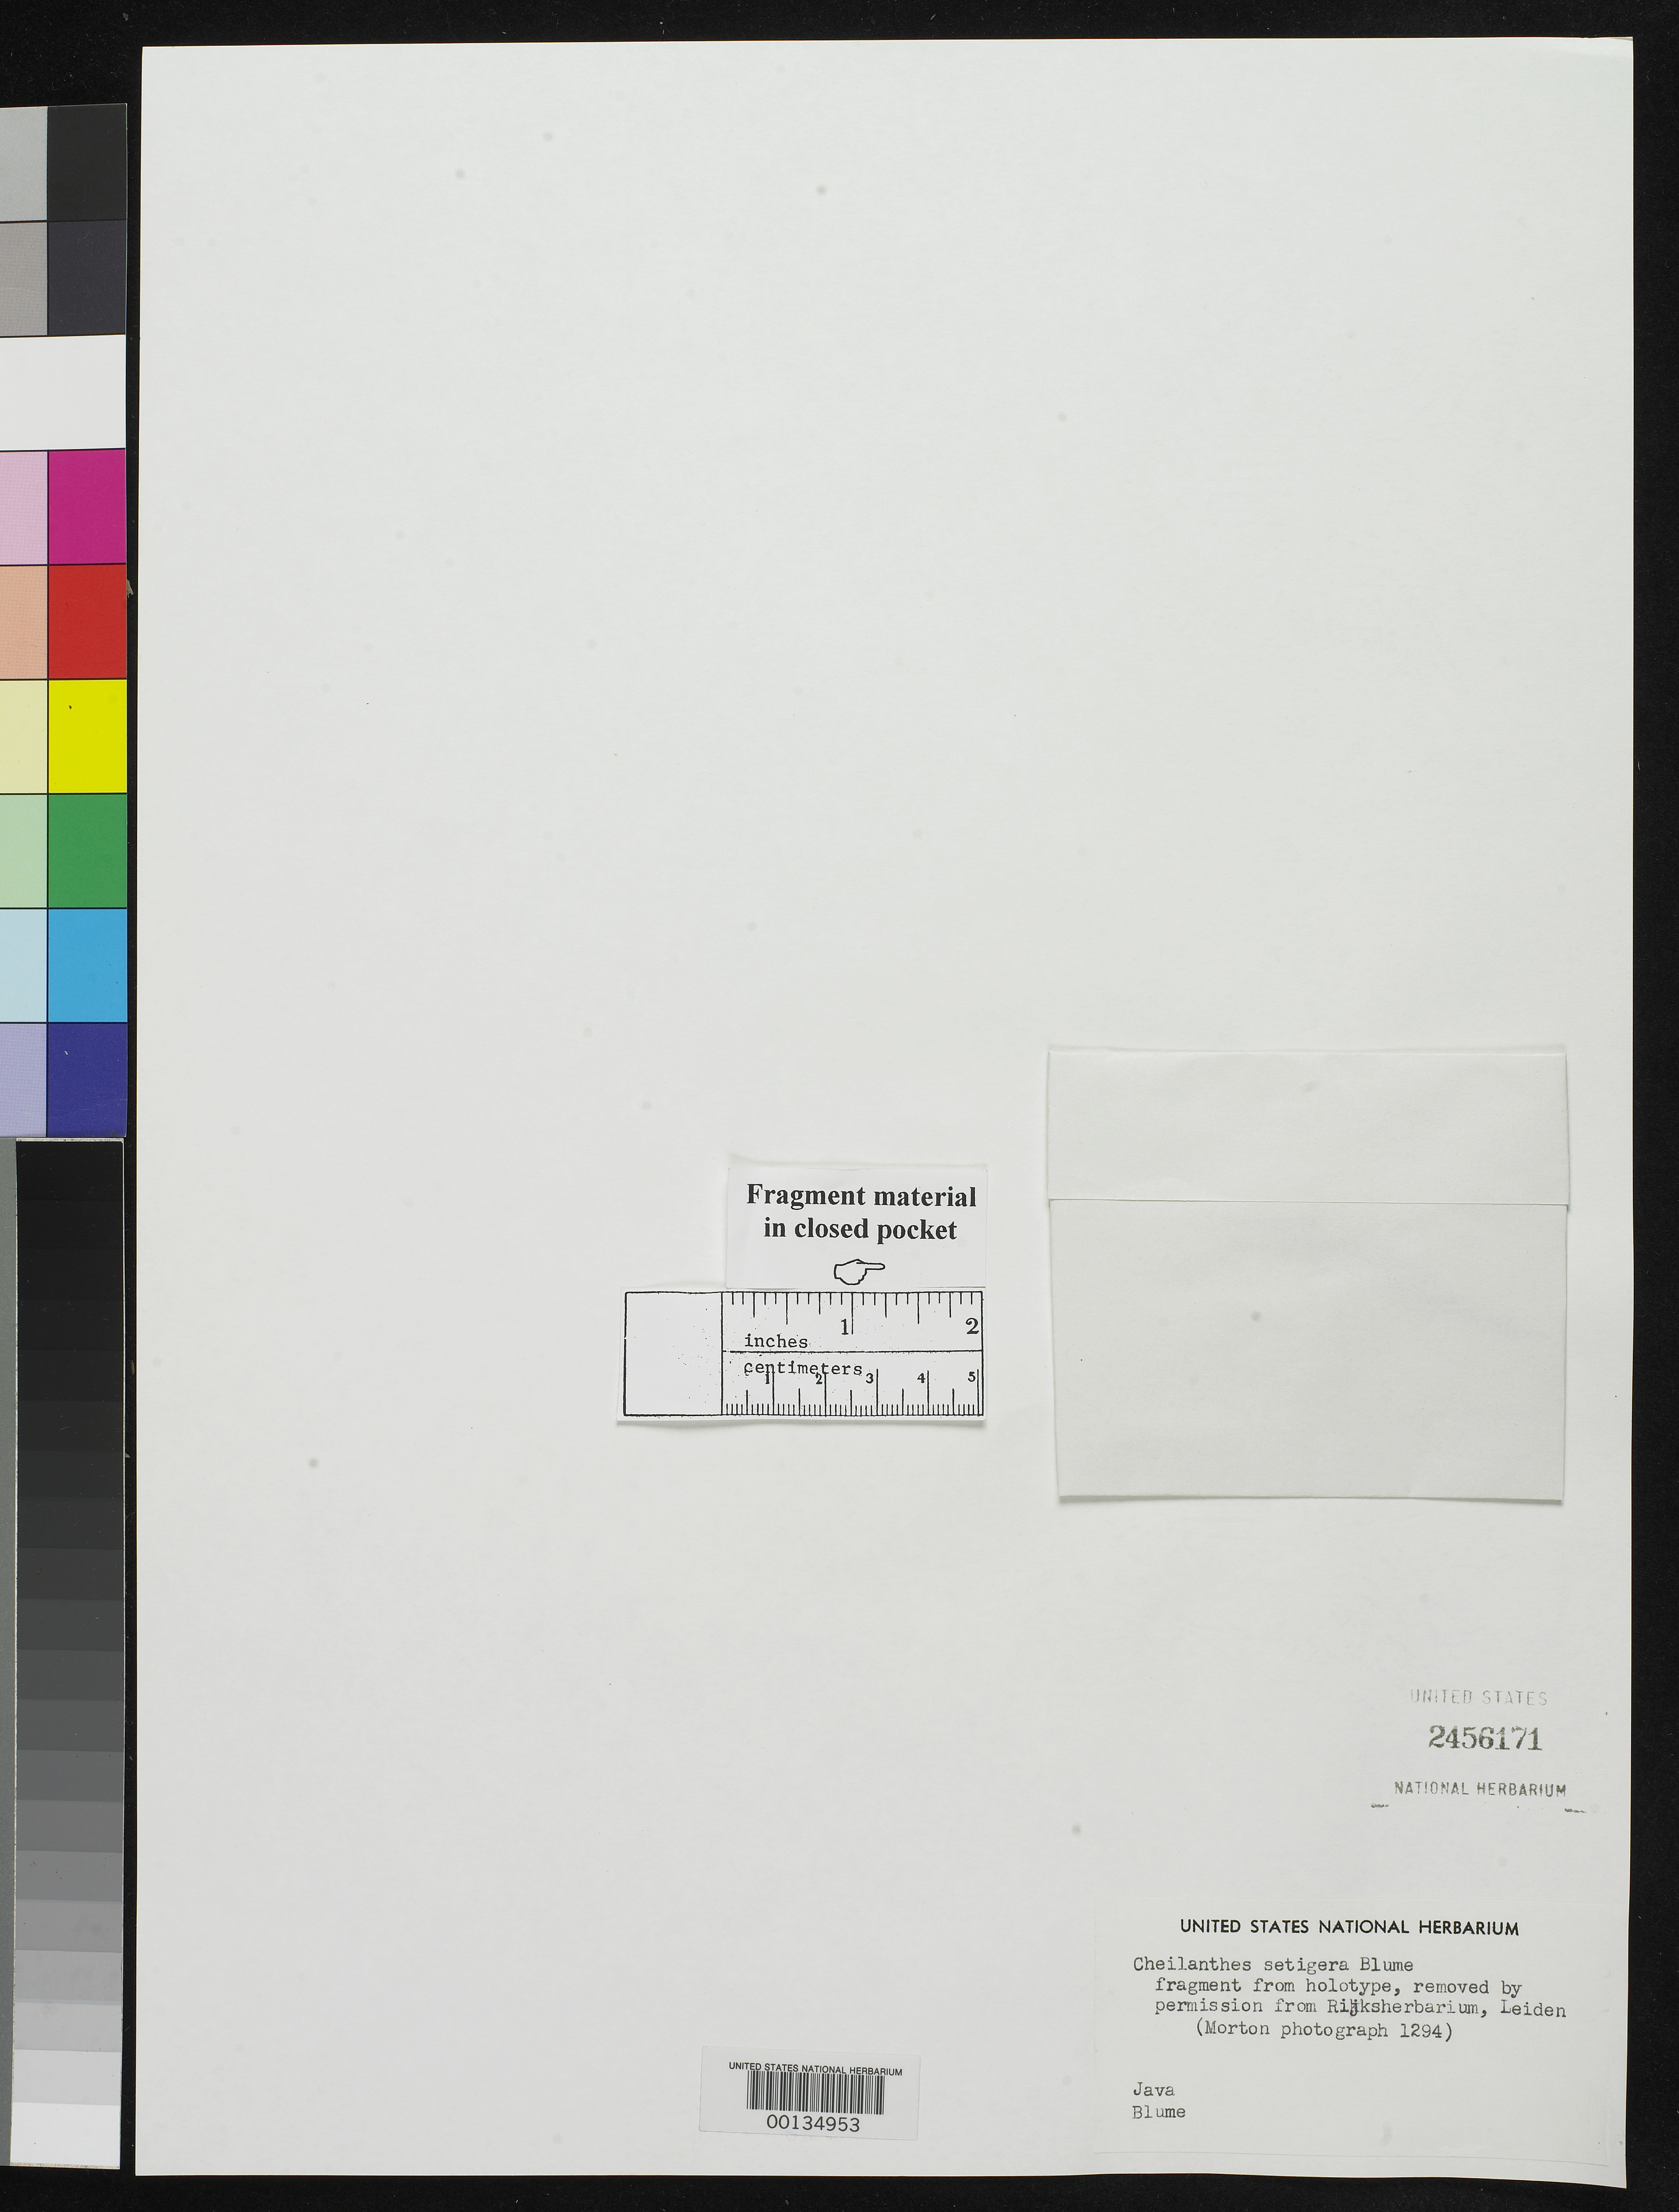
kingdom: Plantae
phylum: Tracheophyta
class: Polypodiopsida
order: Polypodiales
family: Pteridaceae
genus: Cheilanthes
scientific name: Cheilanthes setigera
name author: Blume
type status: Holotype Fragment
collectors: C. L. von Blume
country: Indonesia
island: Java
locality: Java.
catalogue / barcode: US 2456171